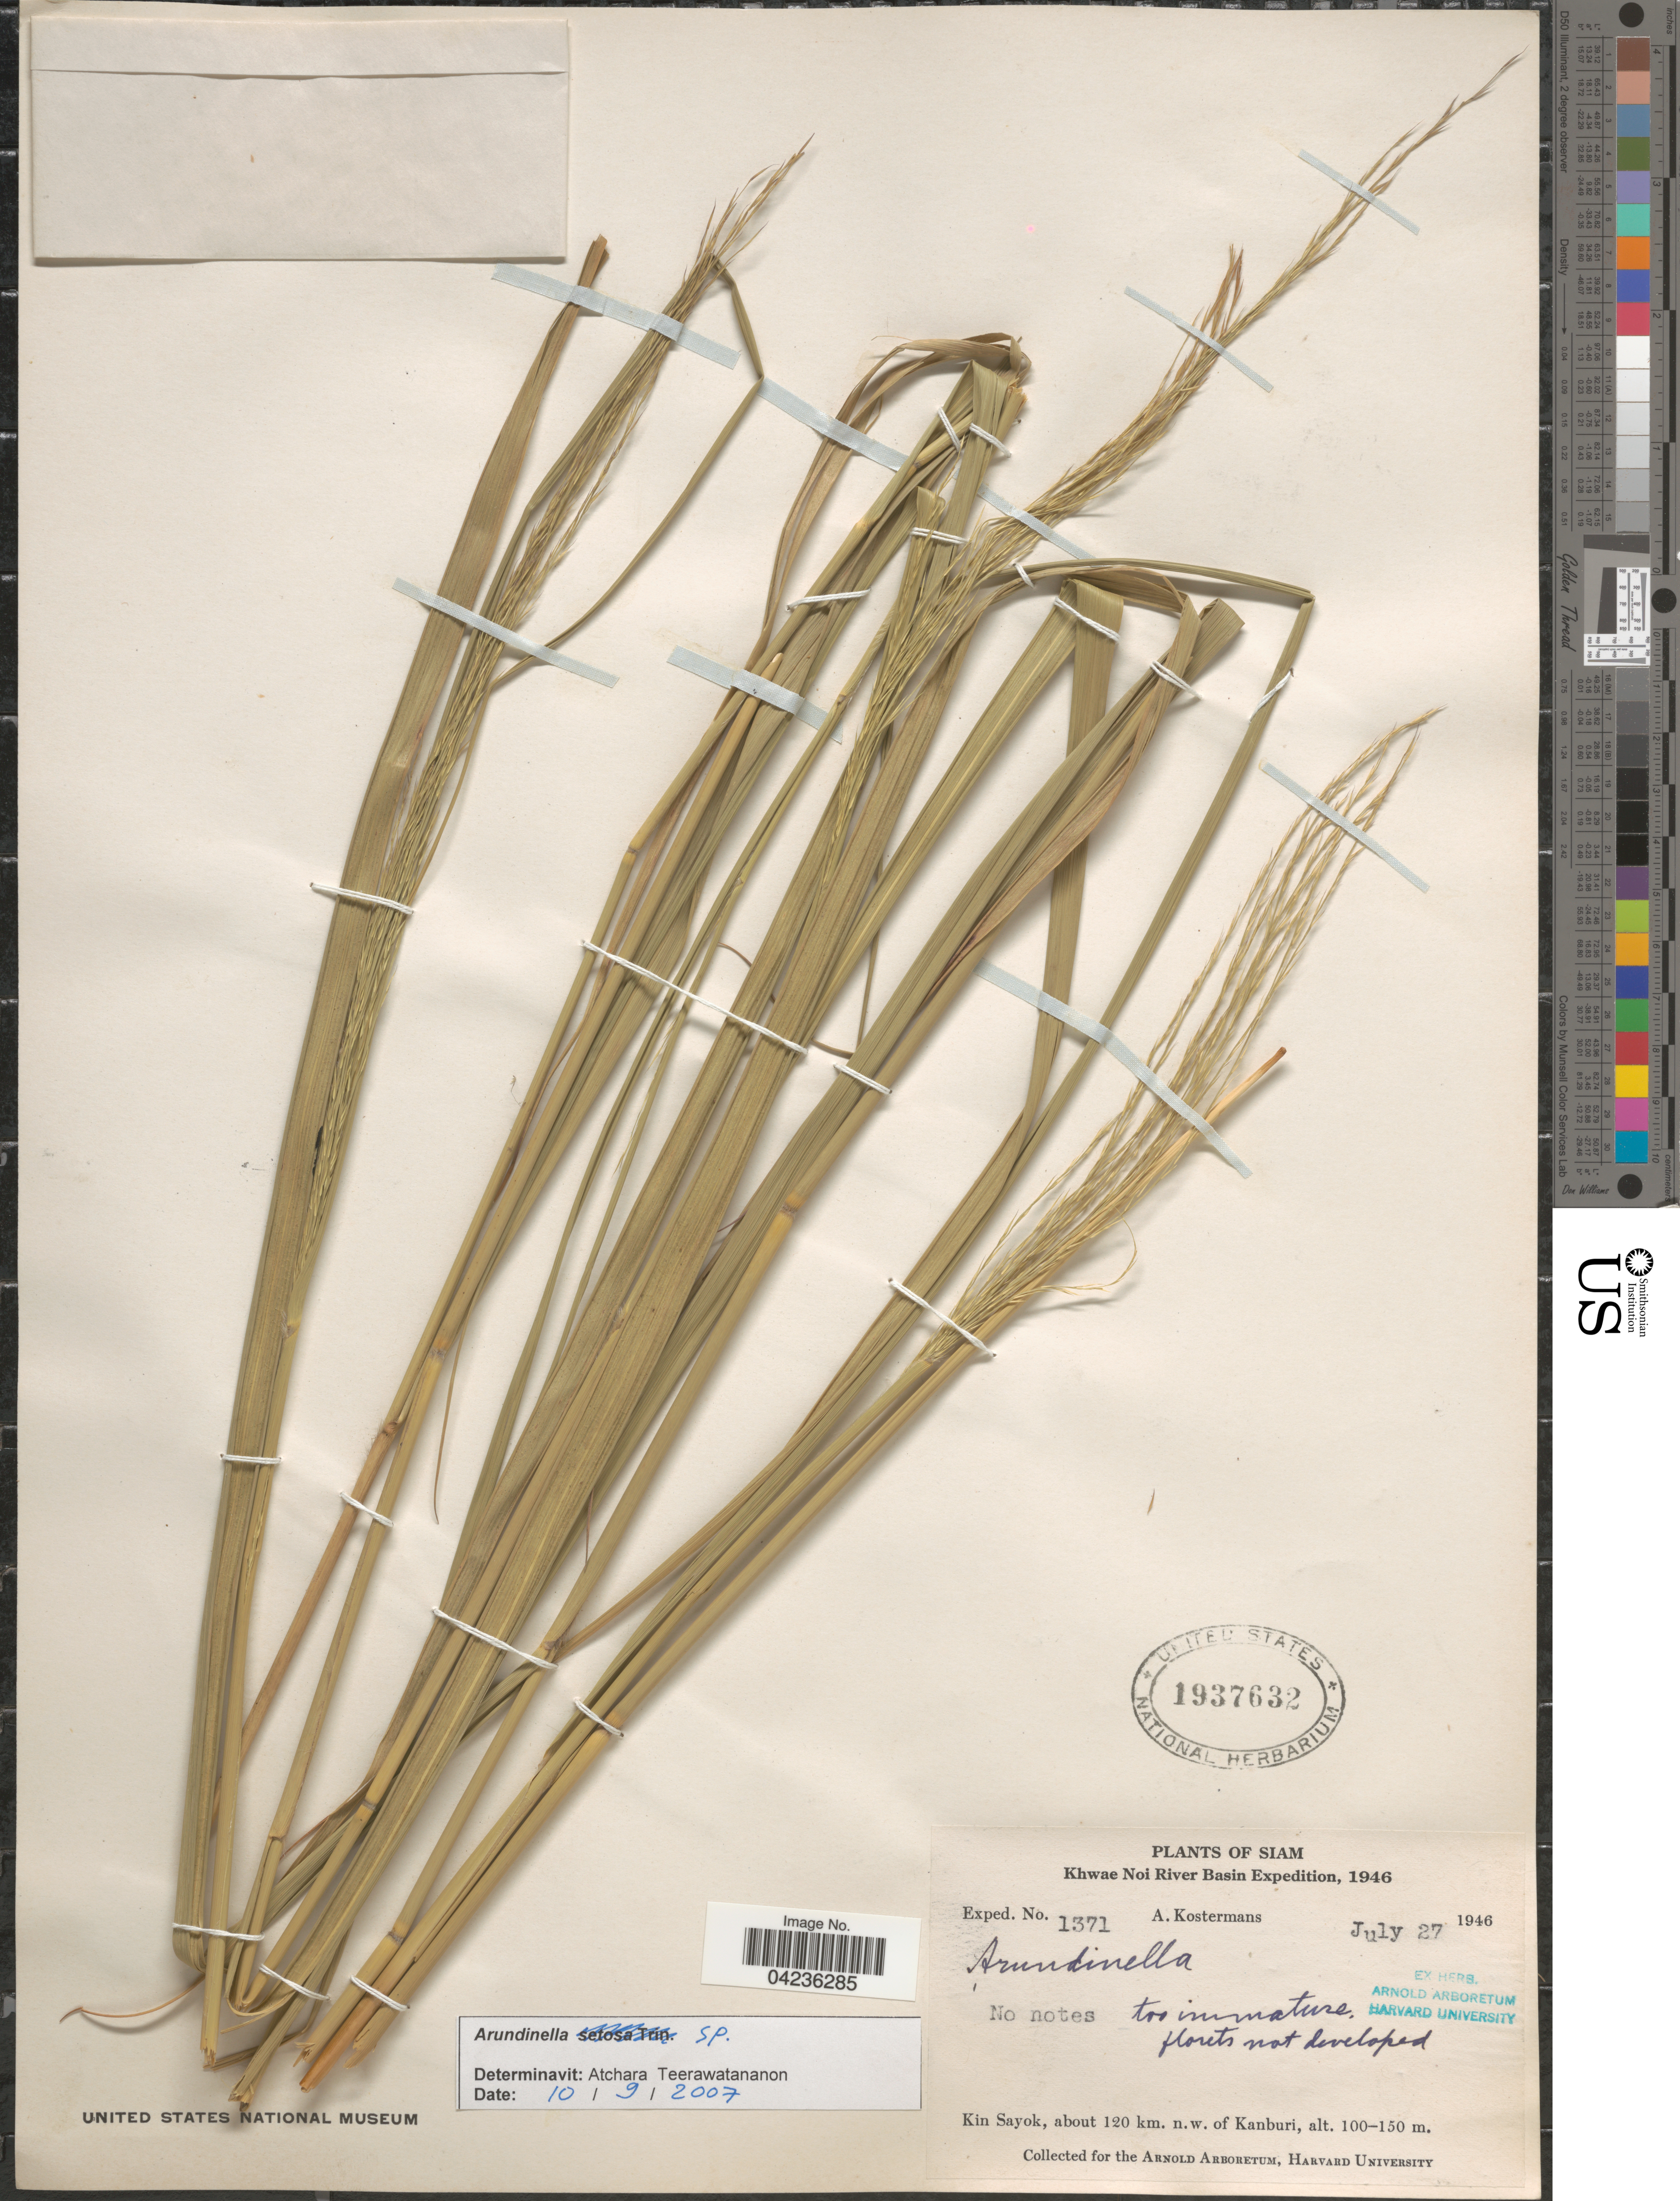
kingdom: Plantae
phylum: Tracheophyta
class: Liliopsida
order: Poales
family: Poaceae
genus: Arundinella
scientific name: Arundinella sp.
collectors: A. J. G. Kostermans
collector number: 1371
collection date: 1946-07-27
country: Thailand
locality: Siam. Khwae Noi River Basin Expedition, 1946. Kin Sayok, about 120 km. n. w. of Kanburi.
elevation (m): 100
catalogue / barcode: US 1937632